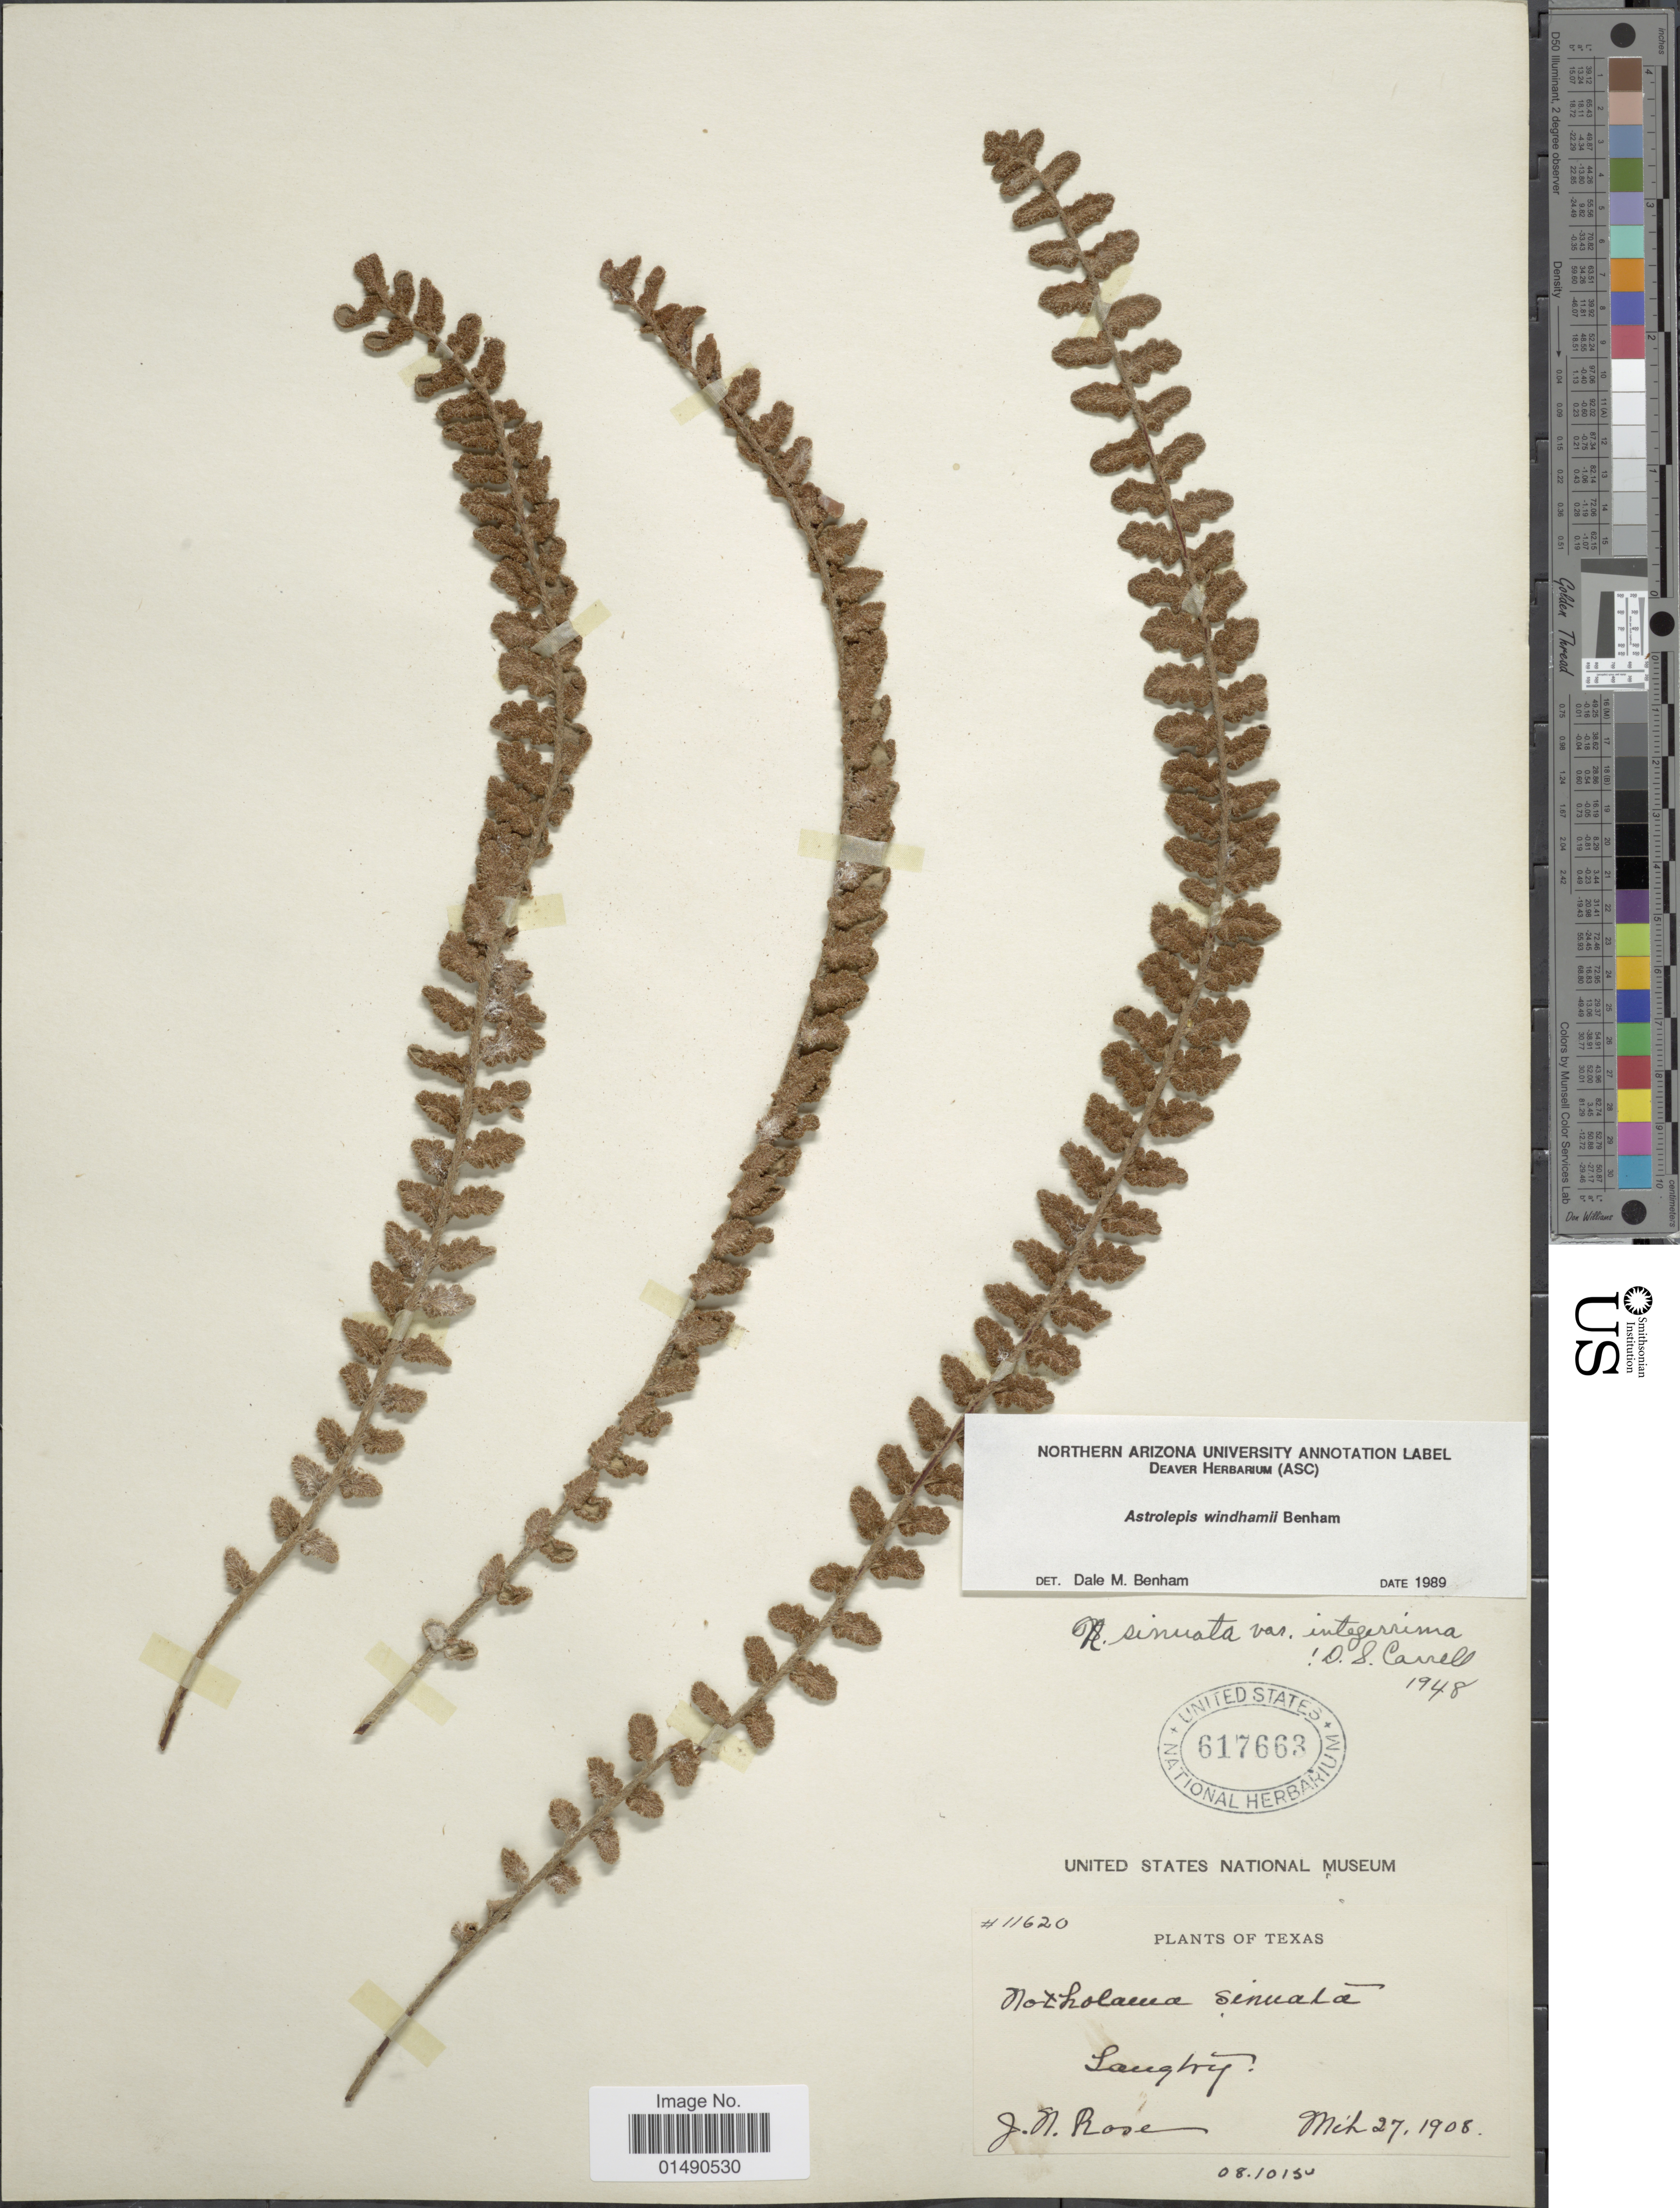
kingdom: Plantae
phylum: Tracheophyta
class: Polypodiopsida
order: Polypodiales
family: Pteridaceae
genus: Astrolepis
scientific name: Astrolepis windhamii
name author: D.M. Benham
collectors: J. N. Rose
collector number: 11620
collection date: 1908-03-27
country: United States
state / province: Texas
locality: Langtry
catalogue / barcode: US 617663